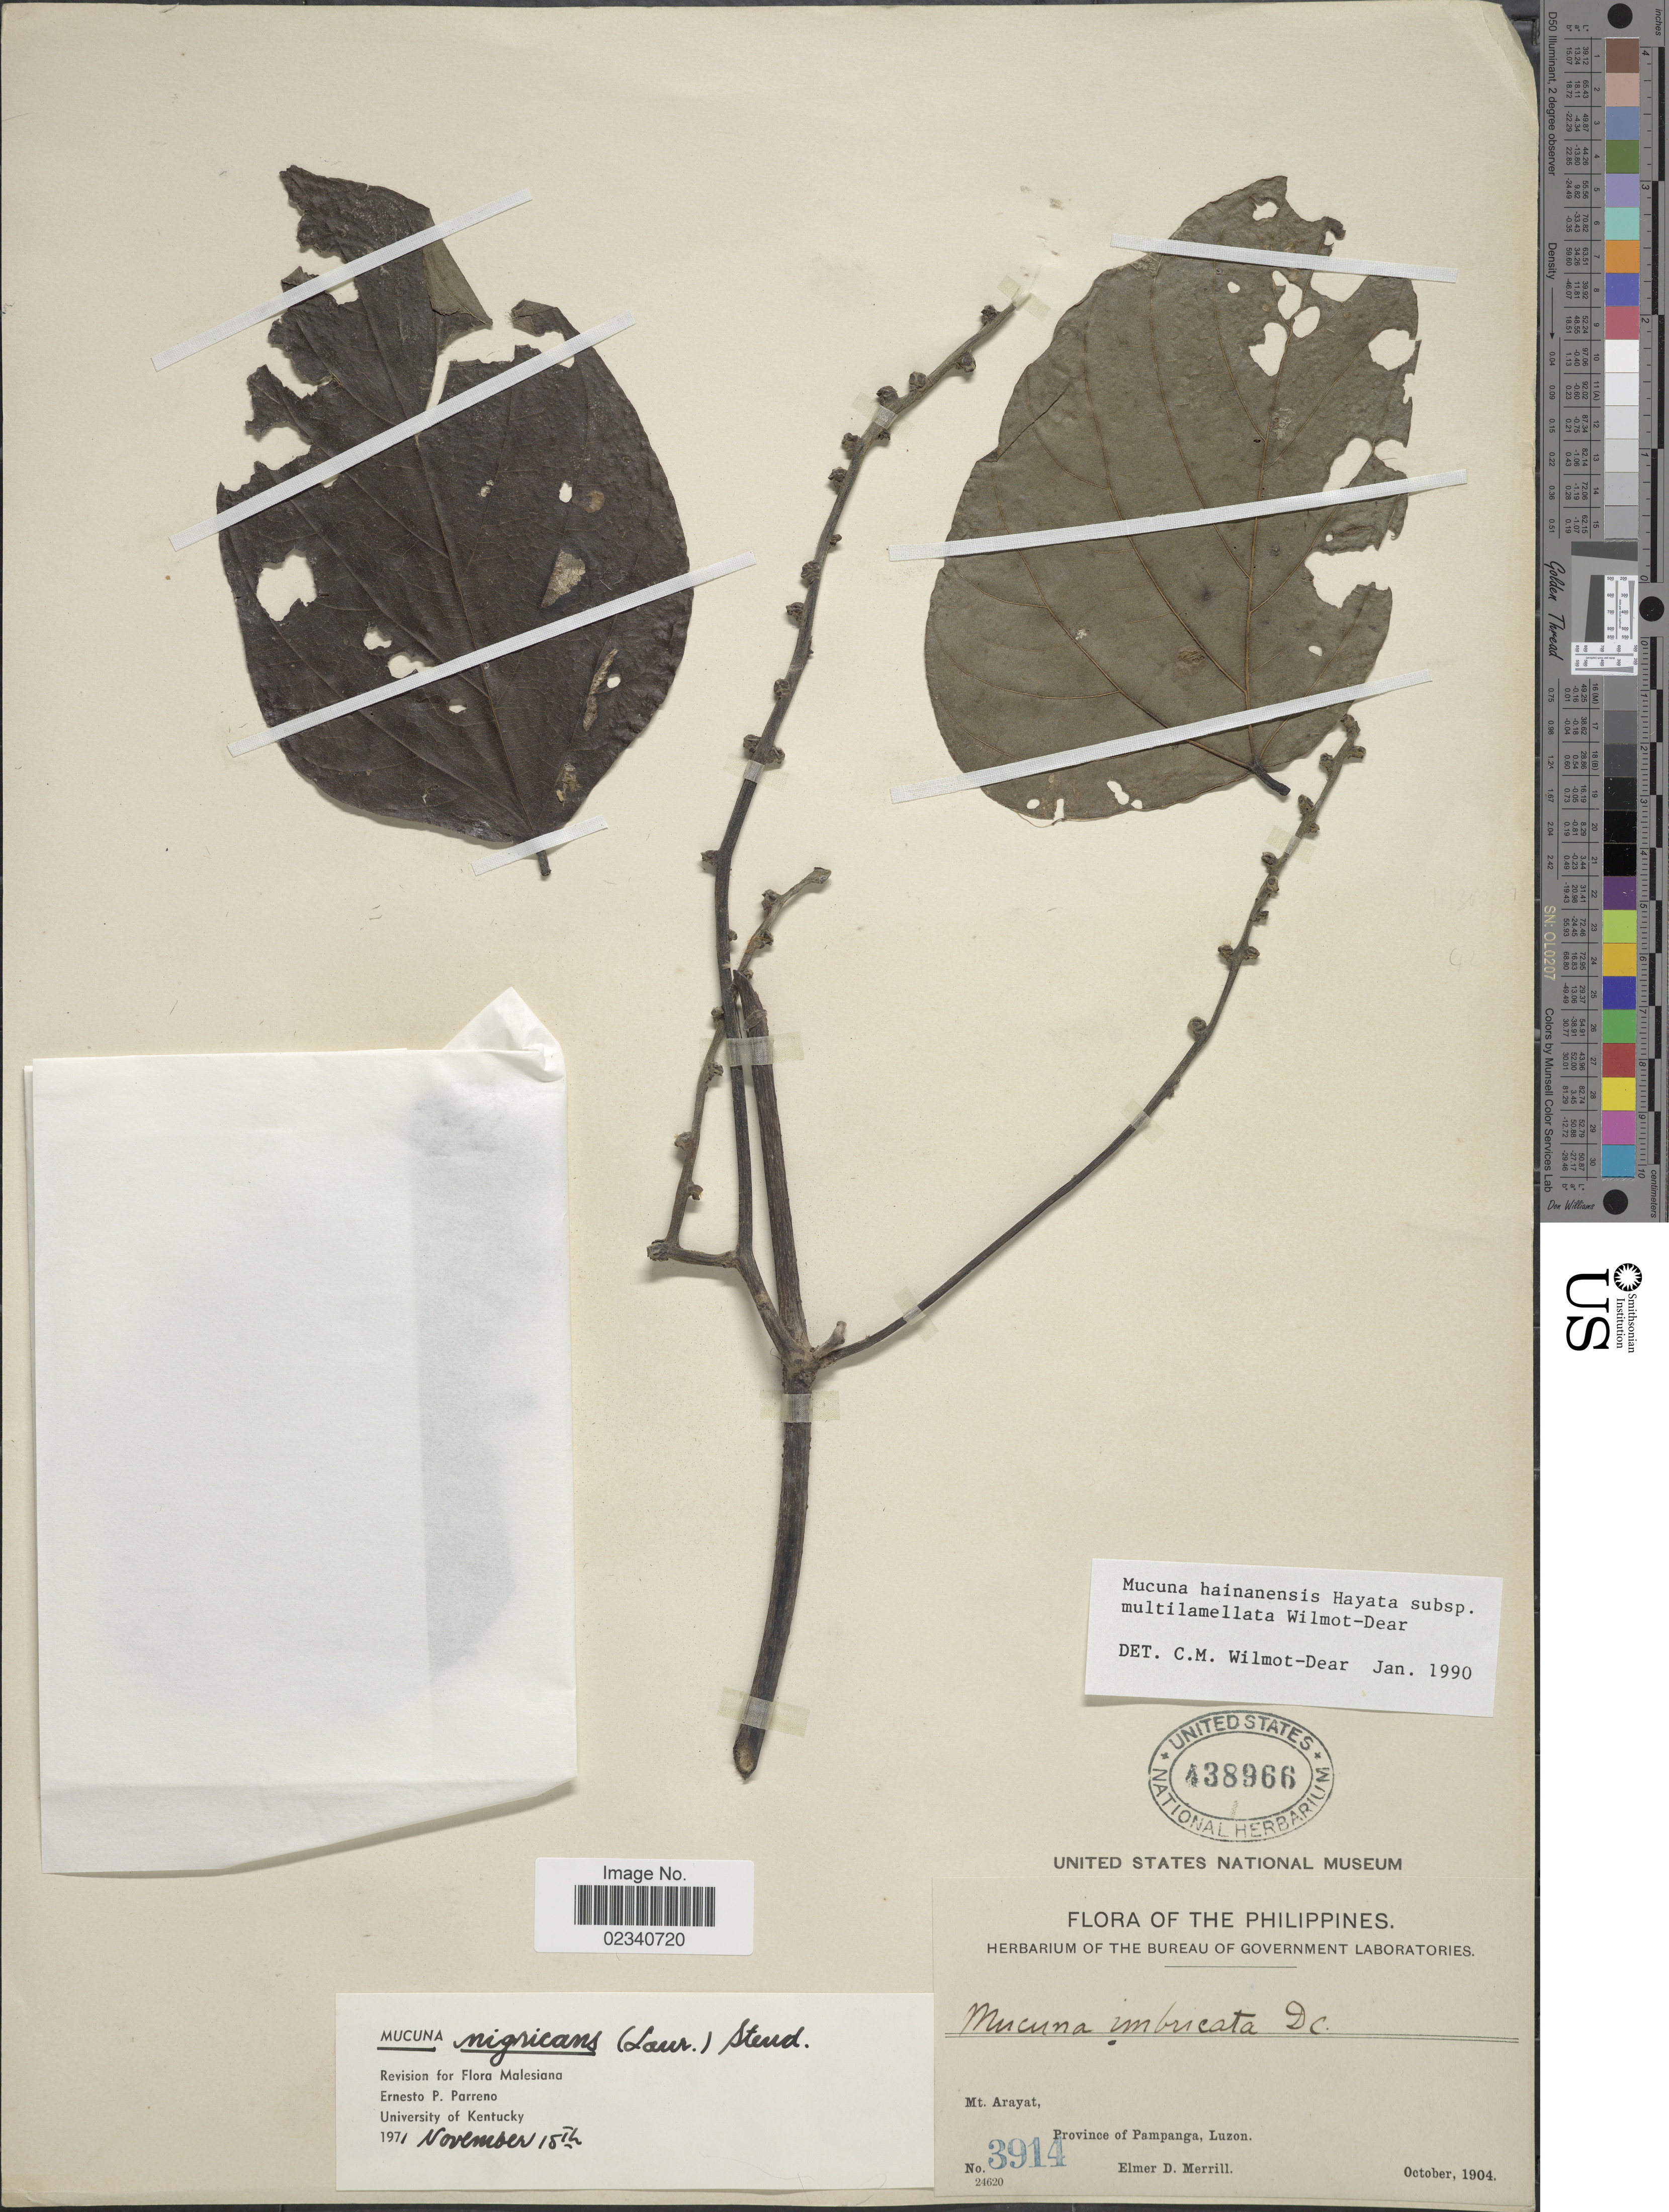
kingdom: Plantae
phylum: Tracheophyta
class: Magnoliopsida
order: Fabales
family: Fabaceae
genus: Mucuna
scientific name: Mucuna hainanensis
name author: Hayata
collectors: E. D. Merrill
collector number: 3914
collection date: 1904-10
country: Philippines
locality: Mt. Arayat, Province of Pampanga, Luzon.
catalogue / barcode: US 438966